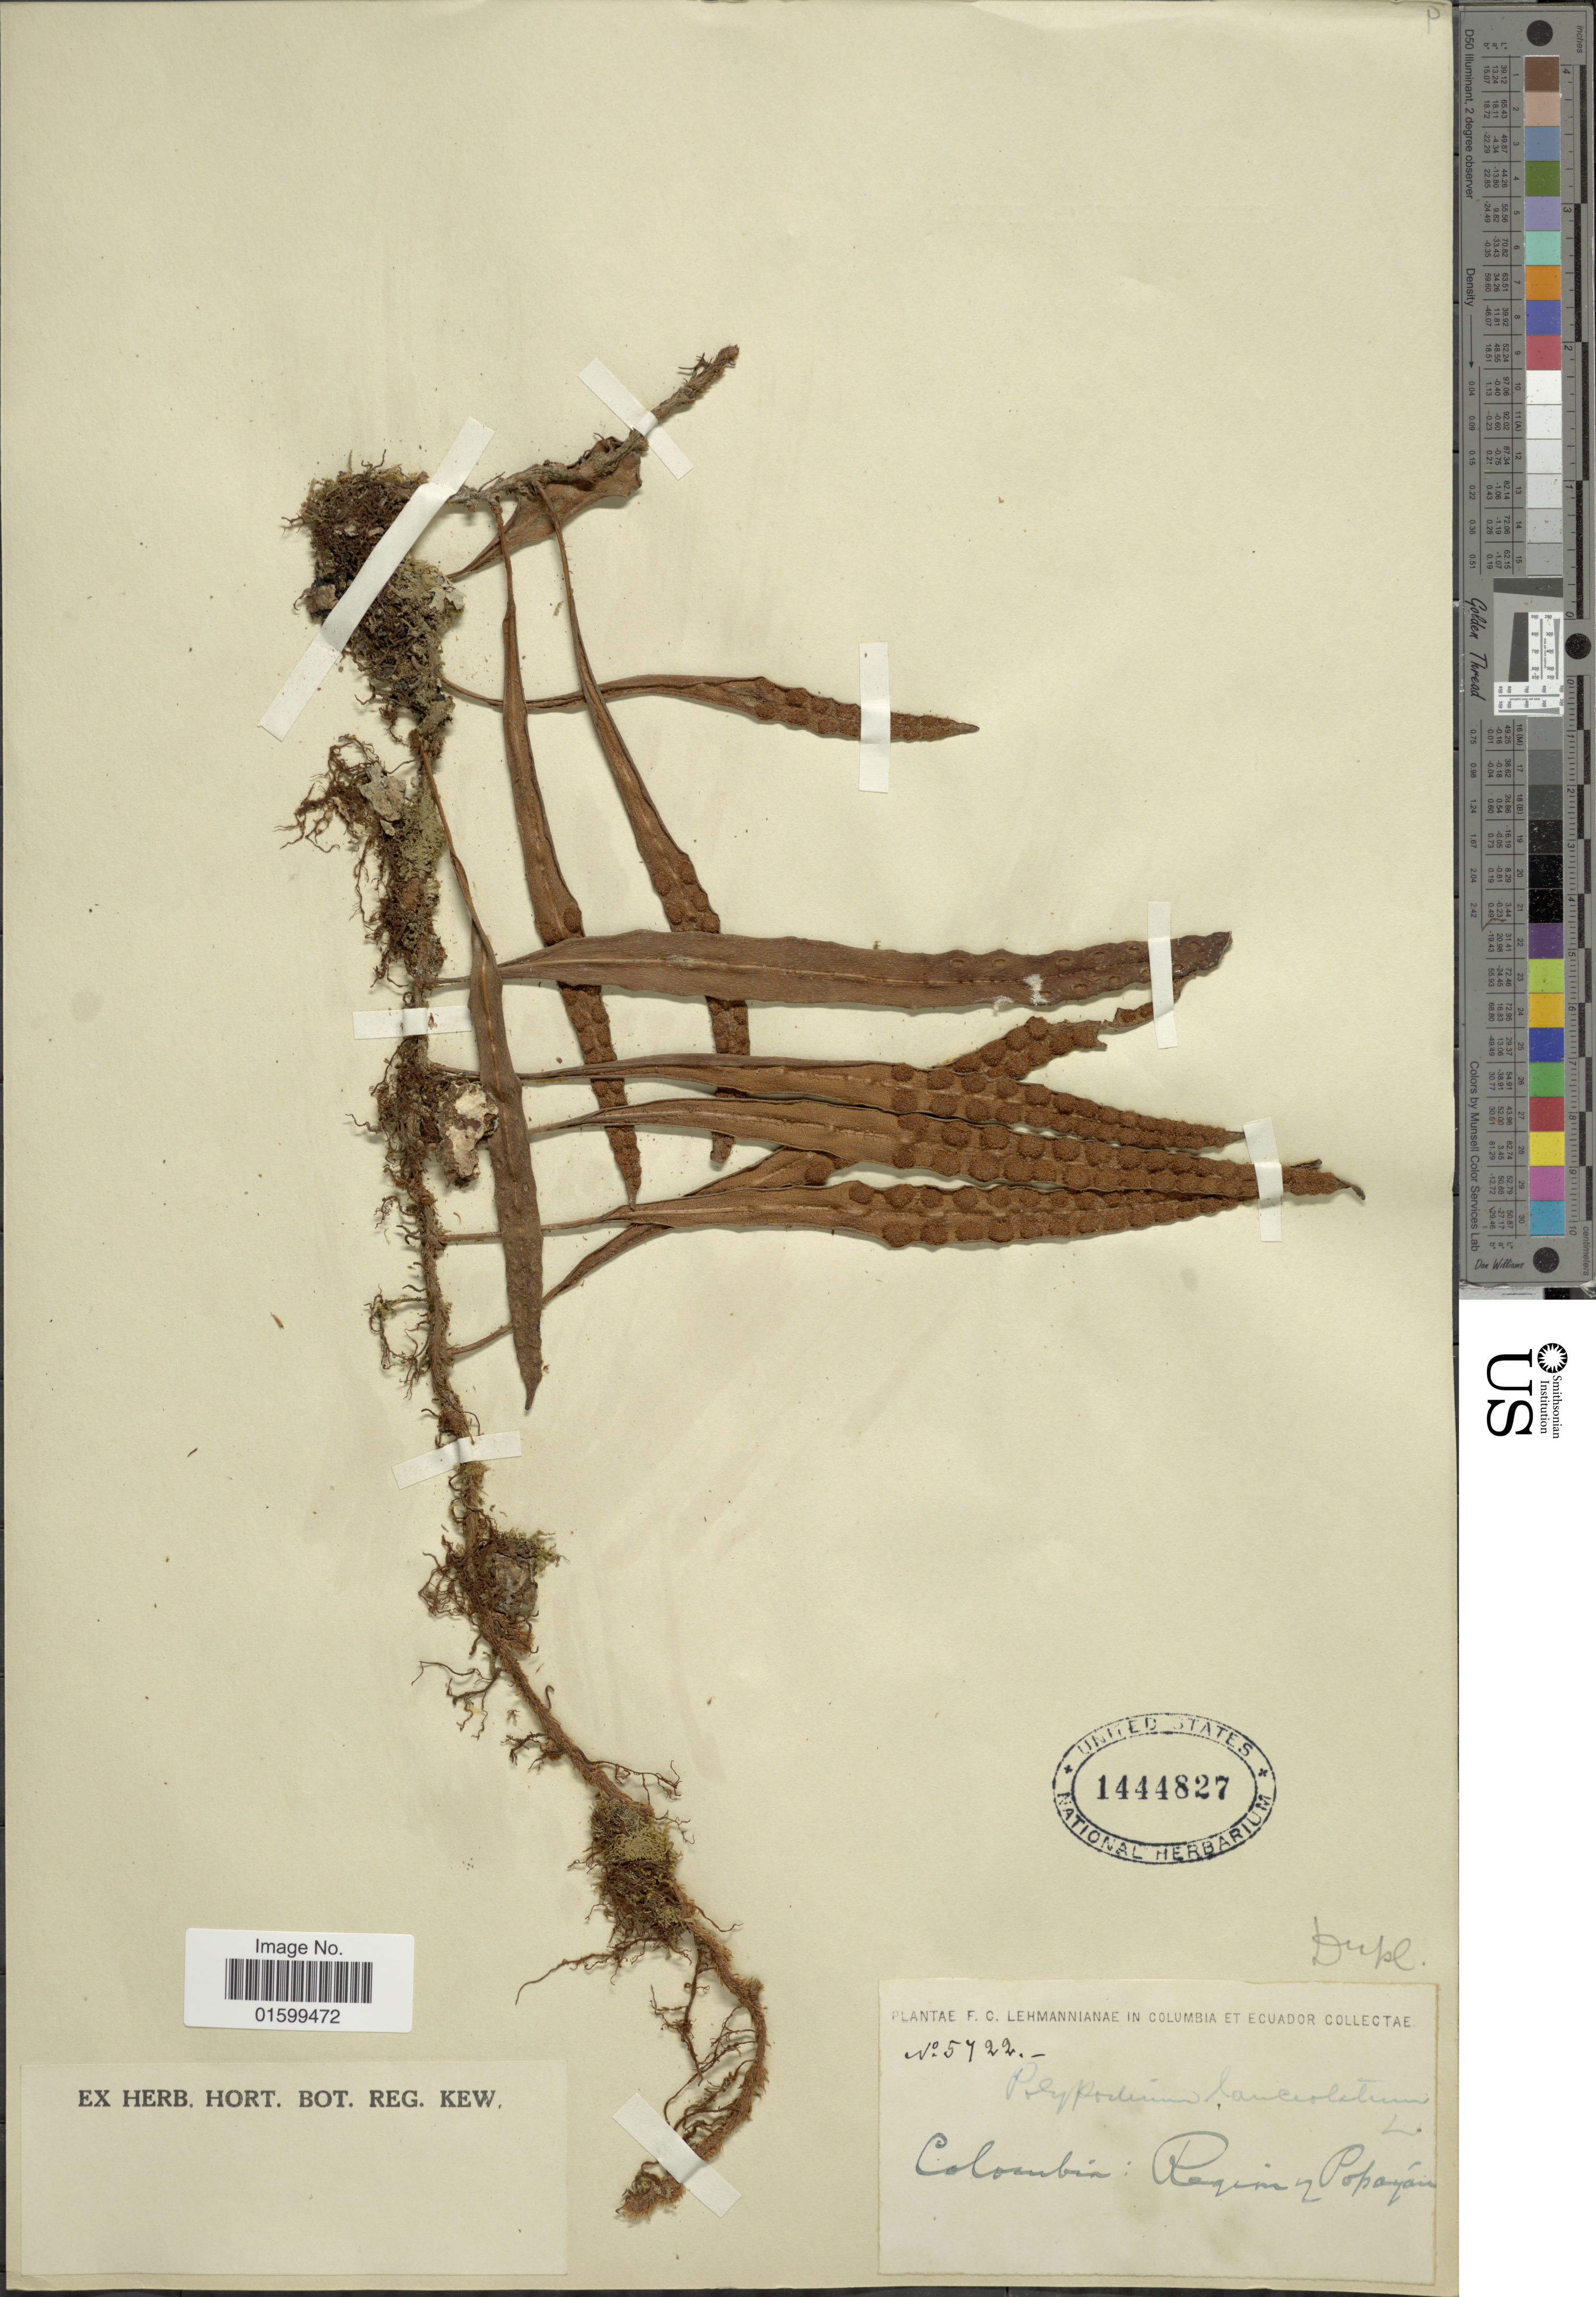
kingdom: Plantae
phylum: Tracheophyta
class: Polypodiopsida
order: Polypodiales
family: Polypodiaceae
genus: Pleopeltis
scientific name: Pleopeltis macrocarpa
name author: (Bory ex Willd.) Kaulf.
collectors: F. Lehman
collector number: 5722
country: Colombia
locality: Region of Popayan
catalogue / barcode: US 1444827